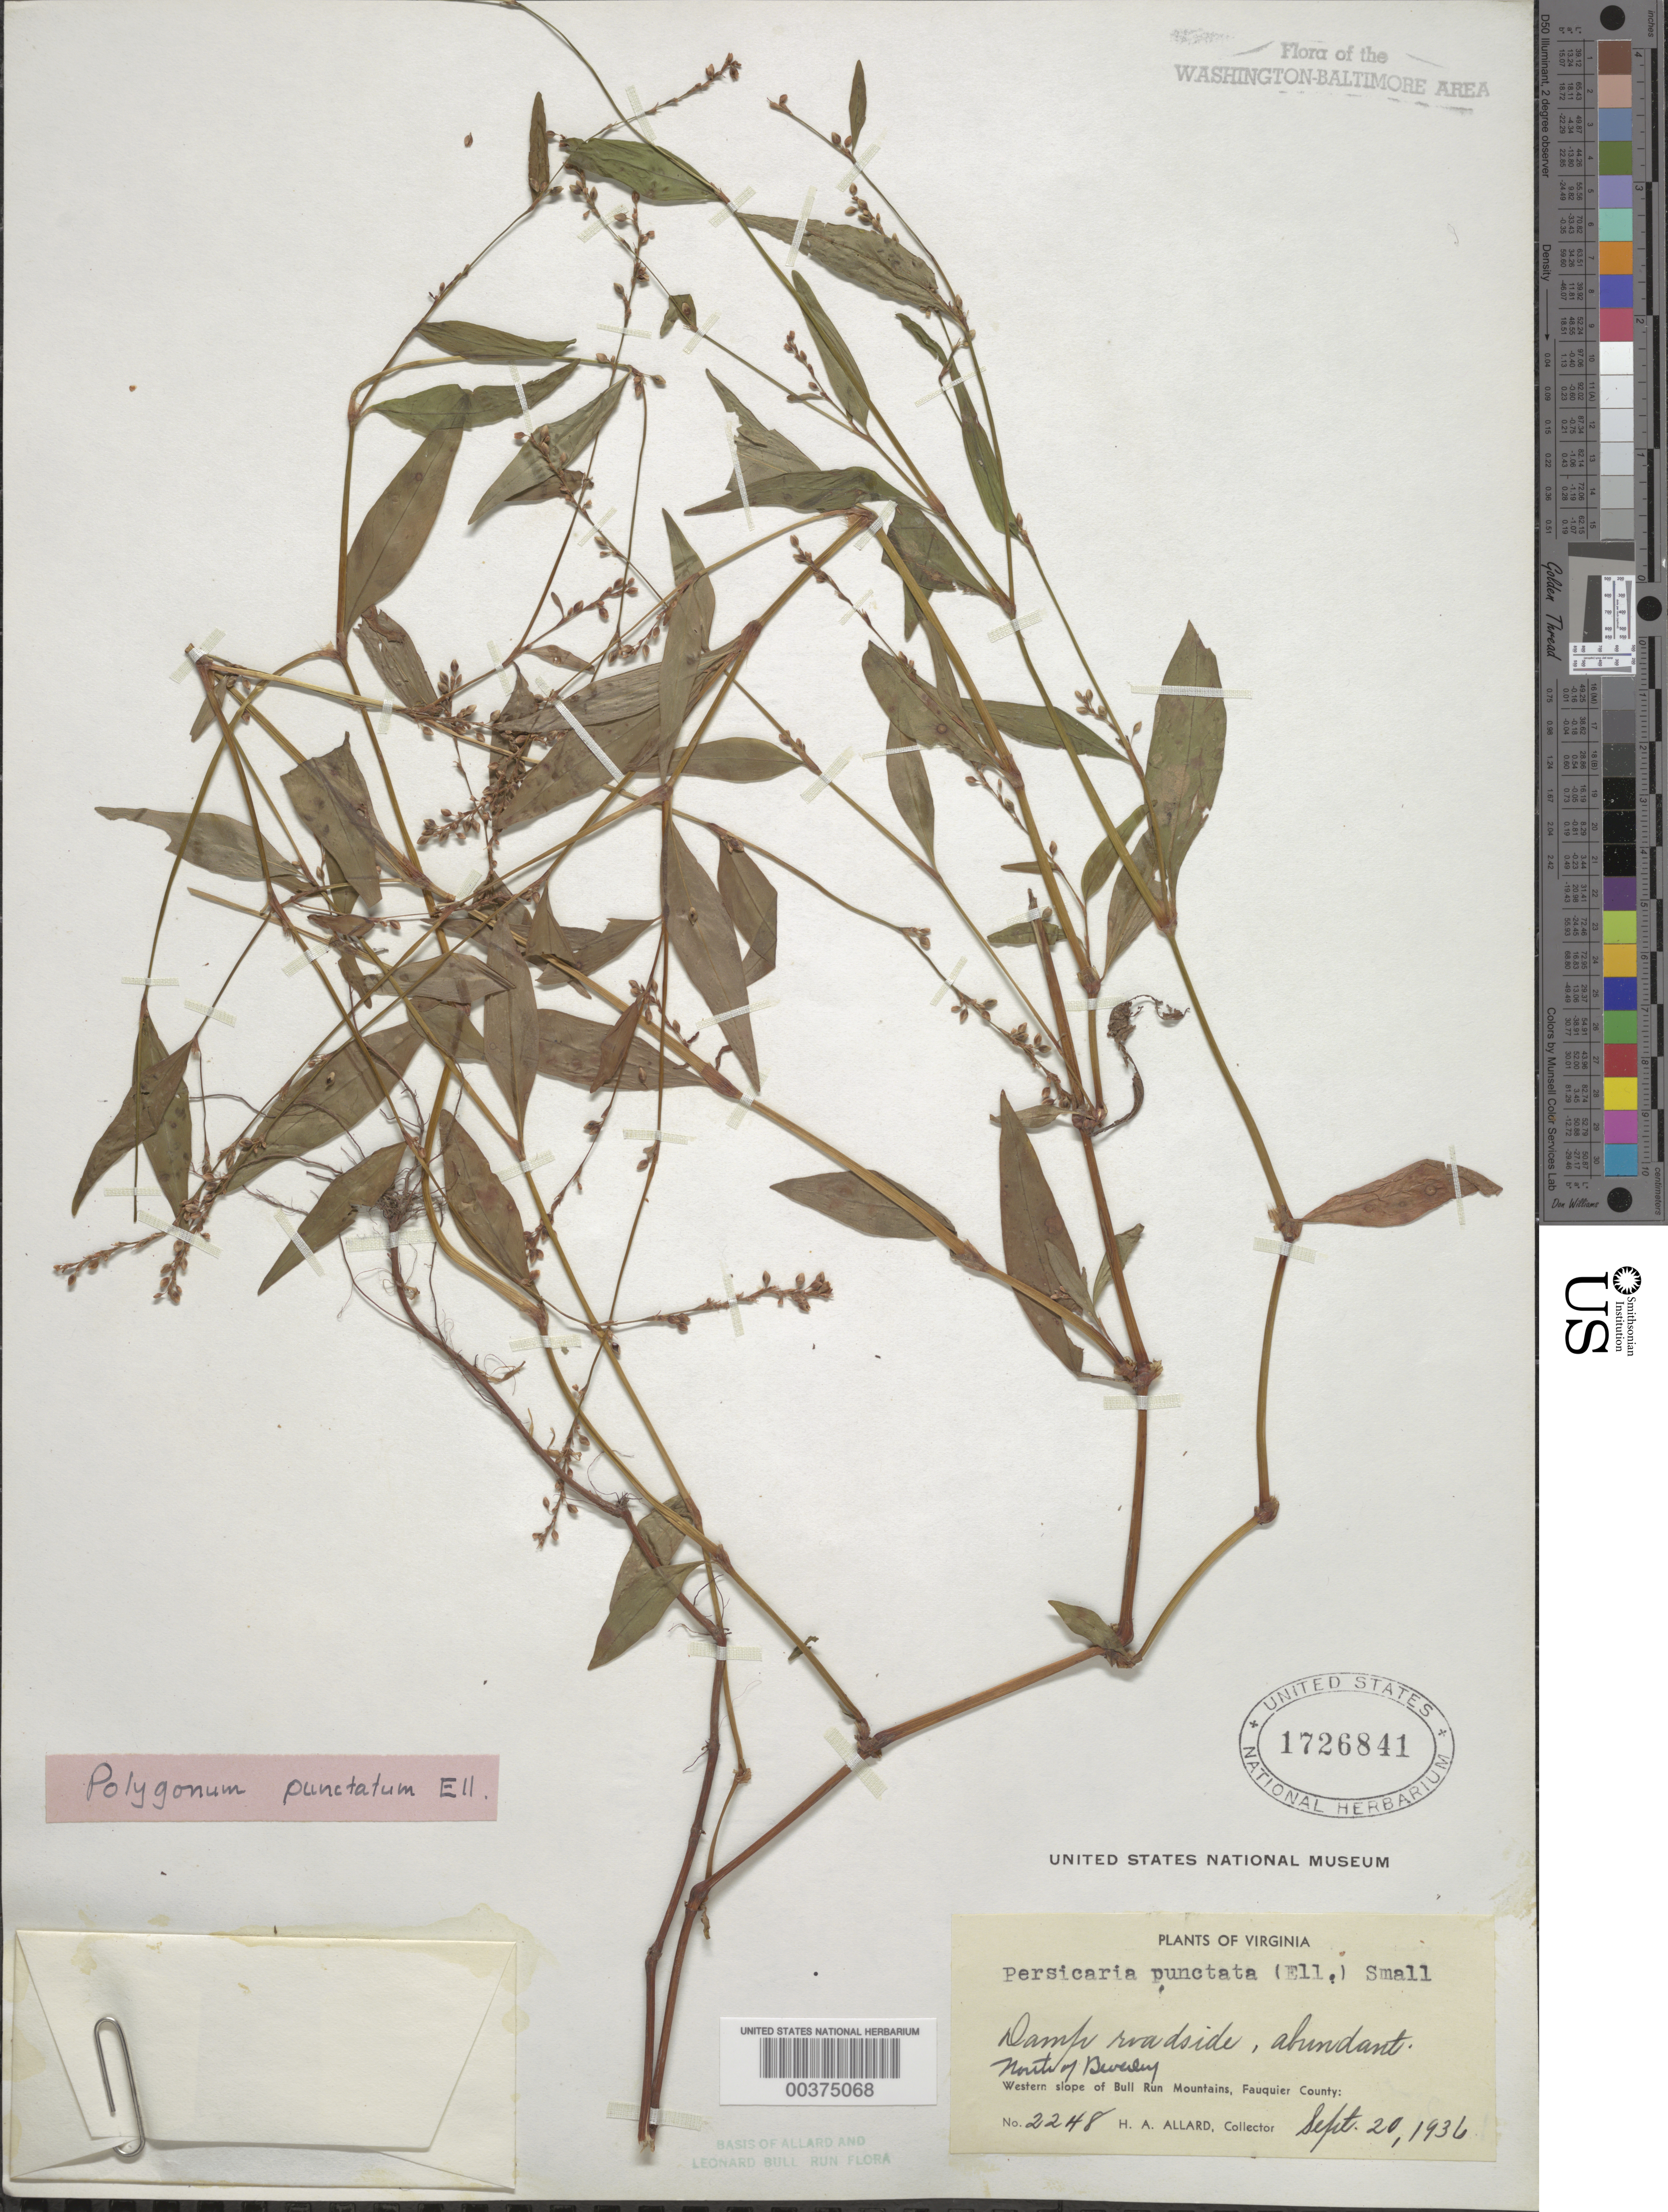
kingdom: Plantae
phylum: Tracheophyta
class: Magnoliopsida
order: Caryophyllales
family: Polygonaceae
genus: Persicaria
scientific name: Persicaria punctata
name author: (Elliott) Small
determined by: Atha, D. E.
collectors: H. A. Allard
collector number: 2248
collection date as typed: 20 Sep 1936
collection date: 1936-09-20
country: United States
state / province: Virginia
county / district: Fauquier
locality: North of Beverley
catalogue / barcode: US 1726841